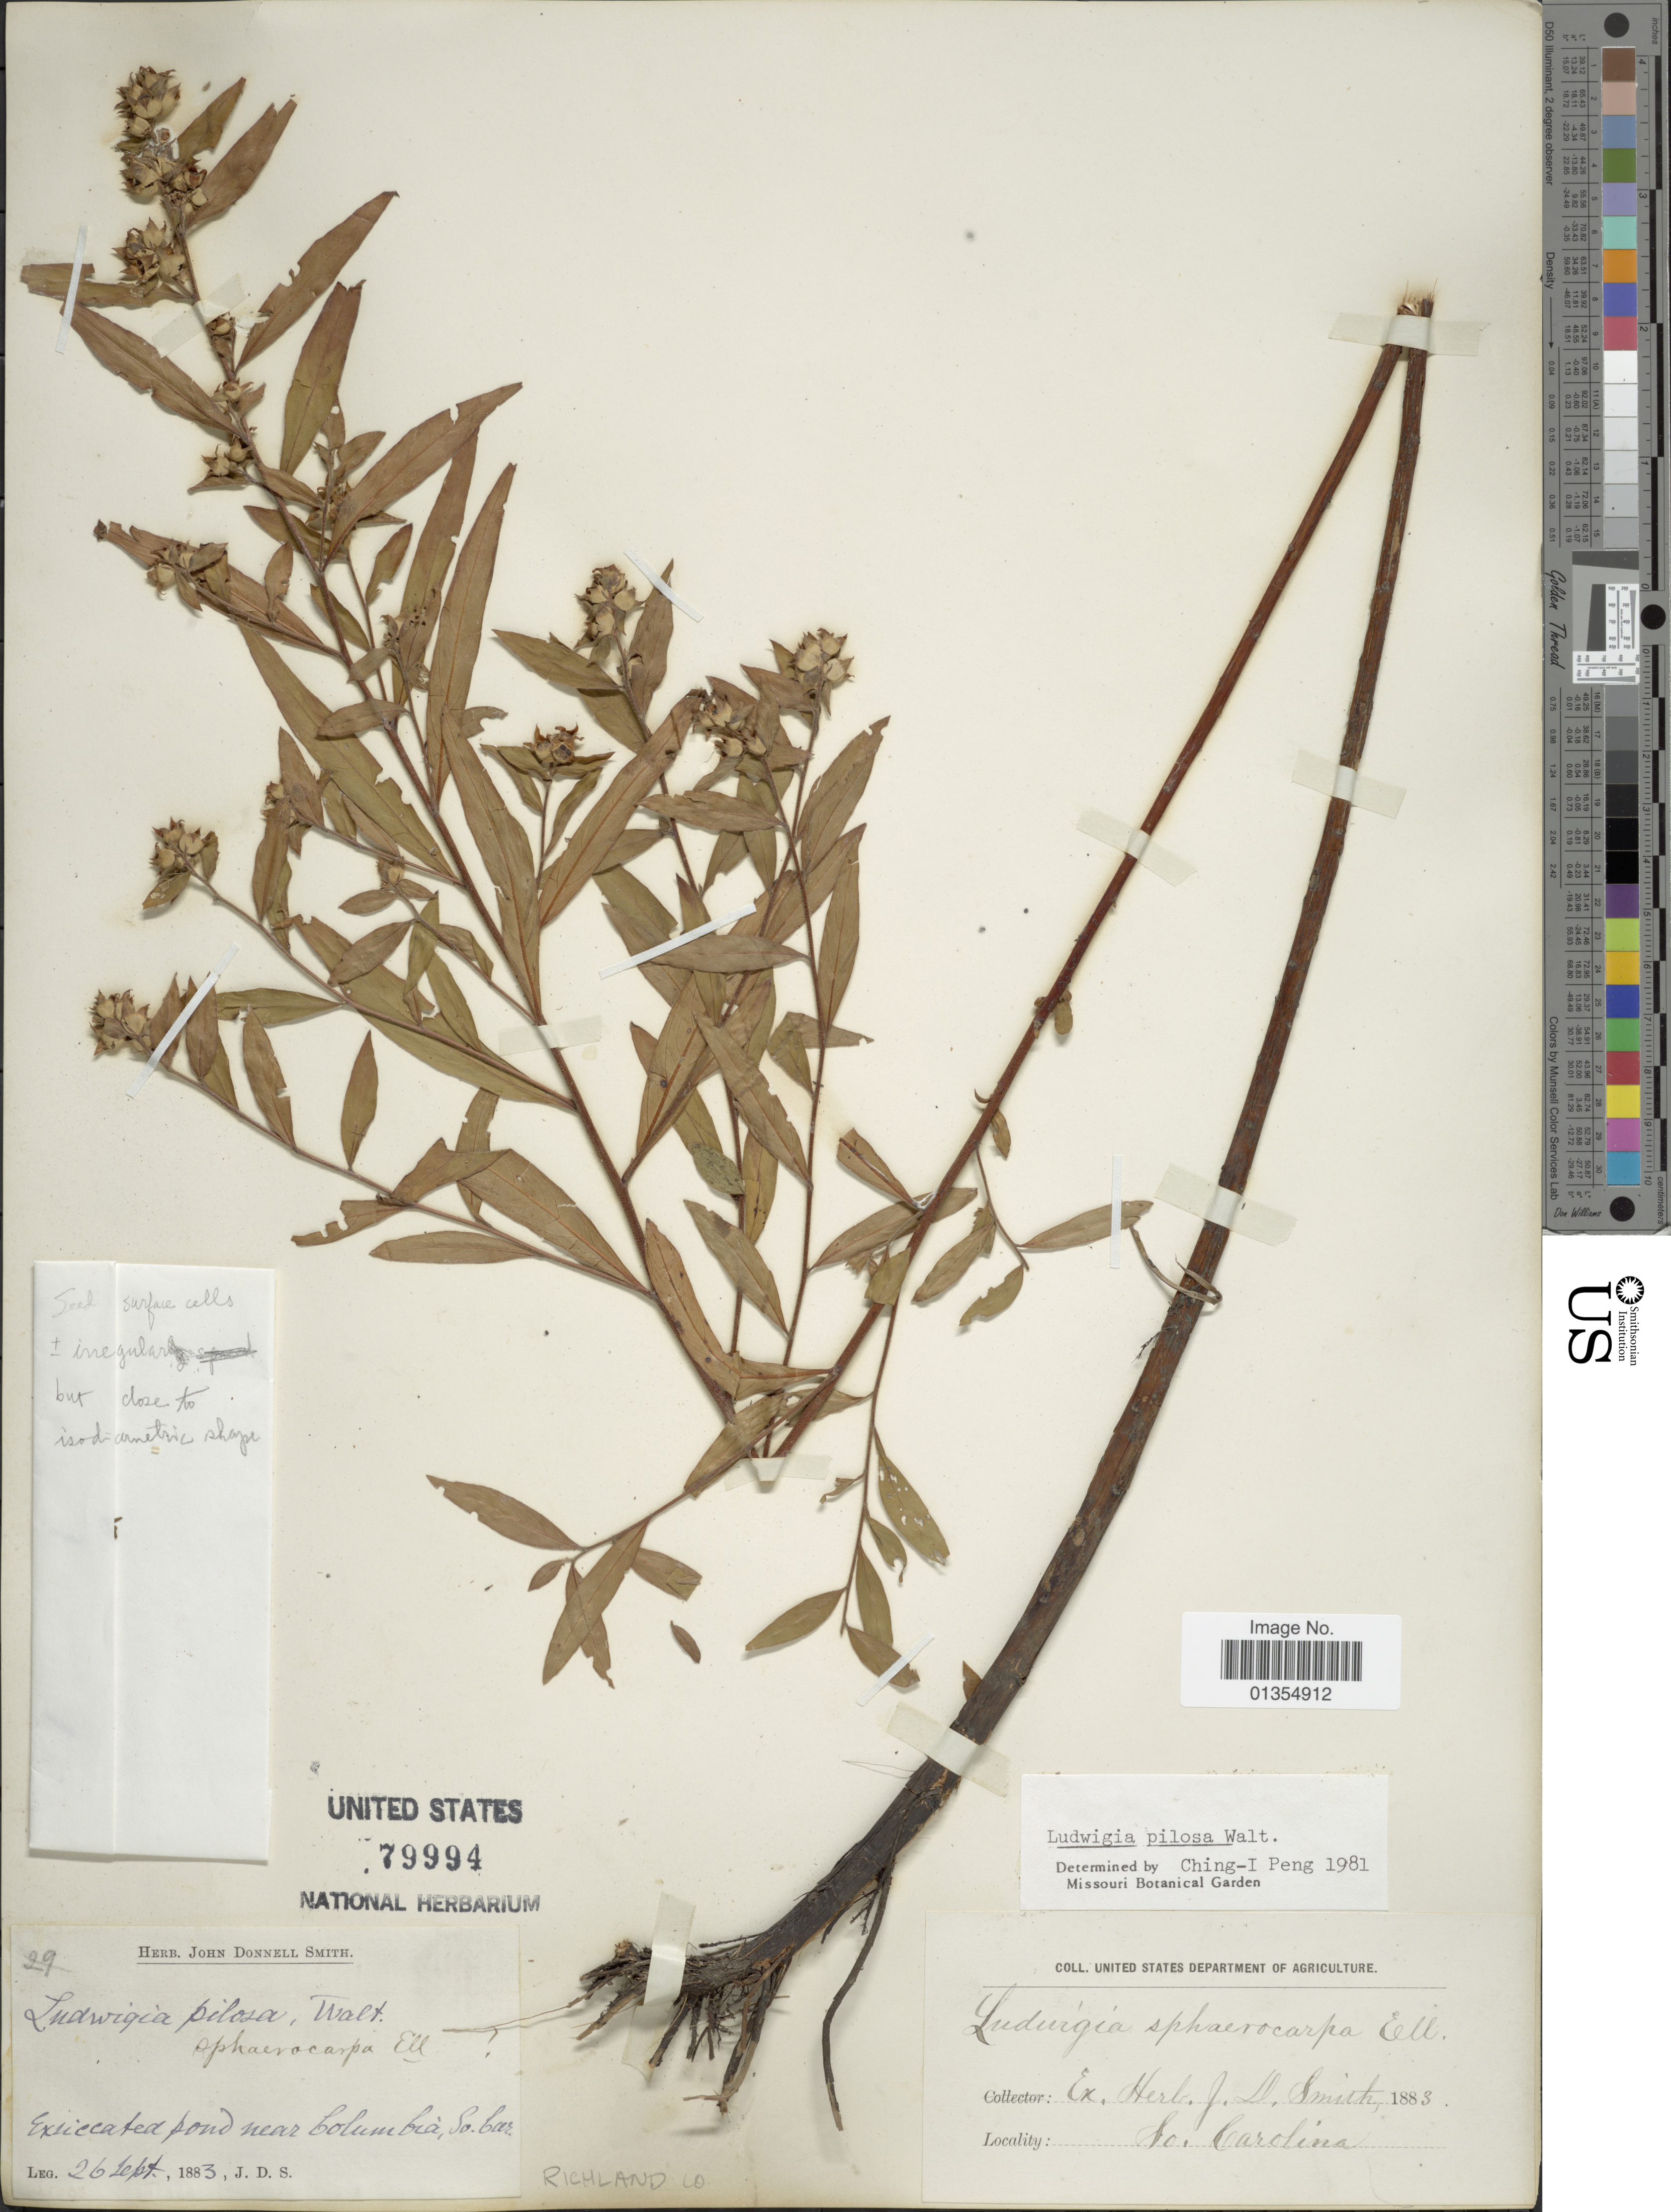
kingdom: Plantae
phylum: Tracheophyta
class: Magnoliopsida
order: Myrtales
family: Onagraceae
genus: Ludwigia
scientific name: Ludwigia pilosa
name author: Walter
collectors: J. Donnell Smith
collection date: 1883-09-26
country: United States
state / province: South Carolina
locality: Exsiccated pond near Columbia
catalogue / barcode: US 79994